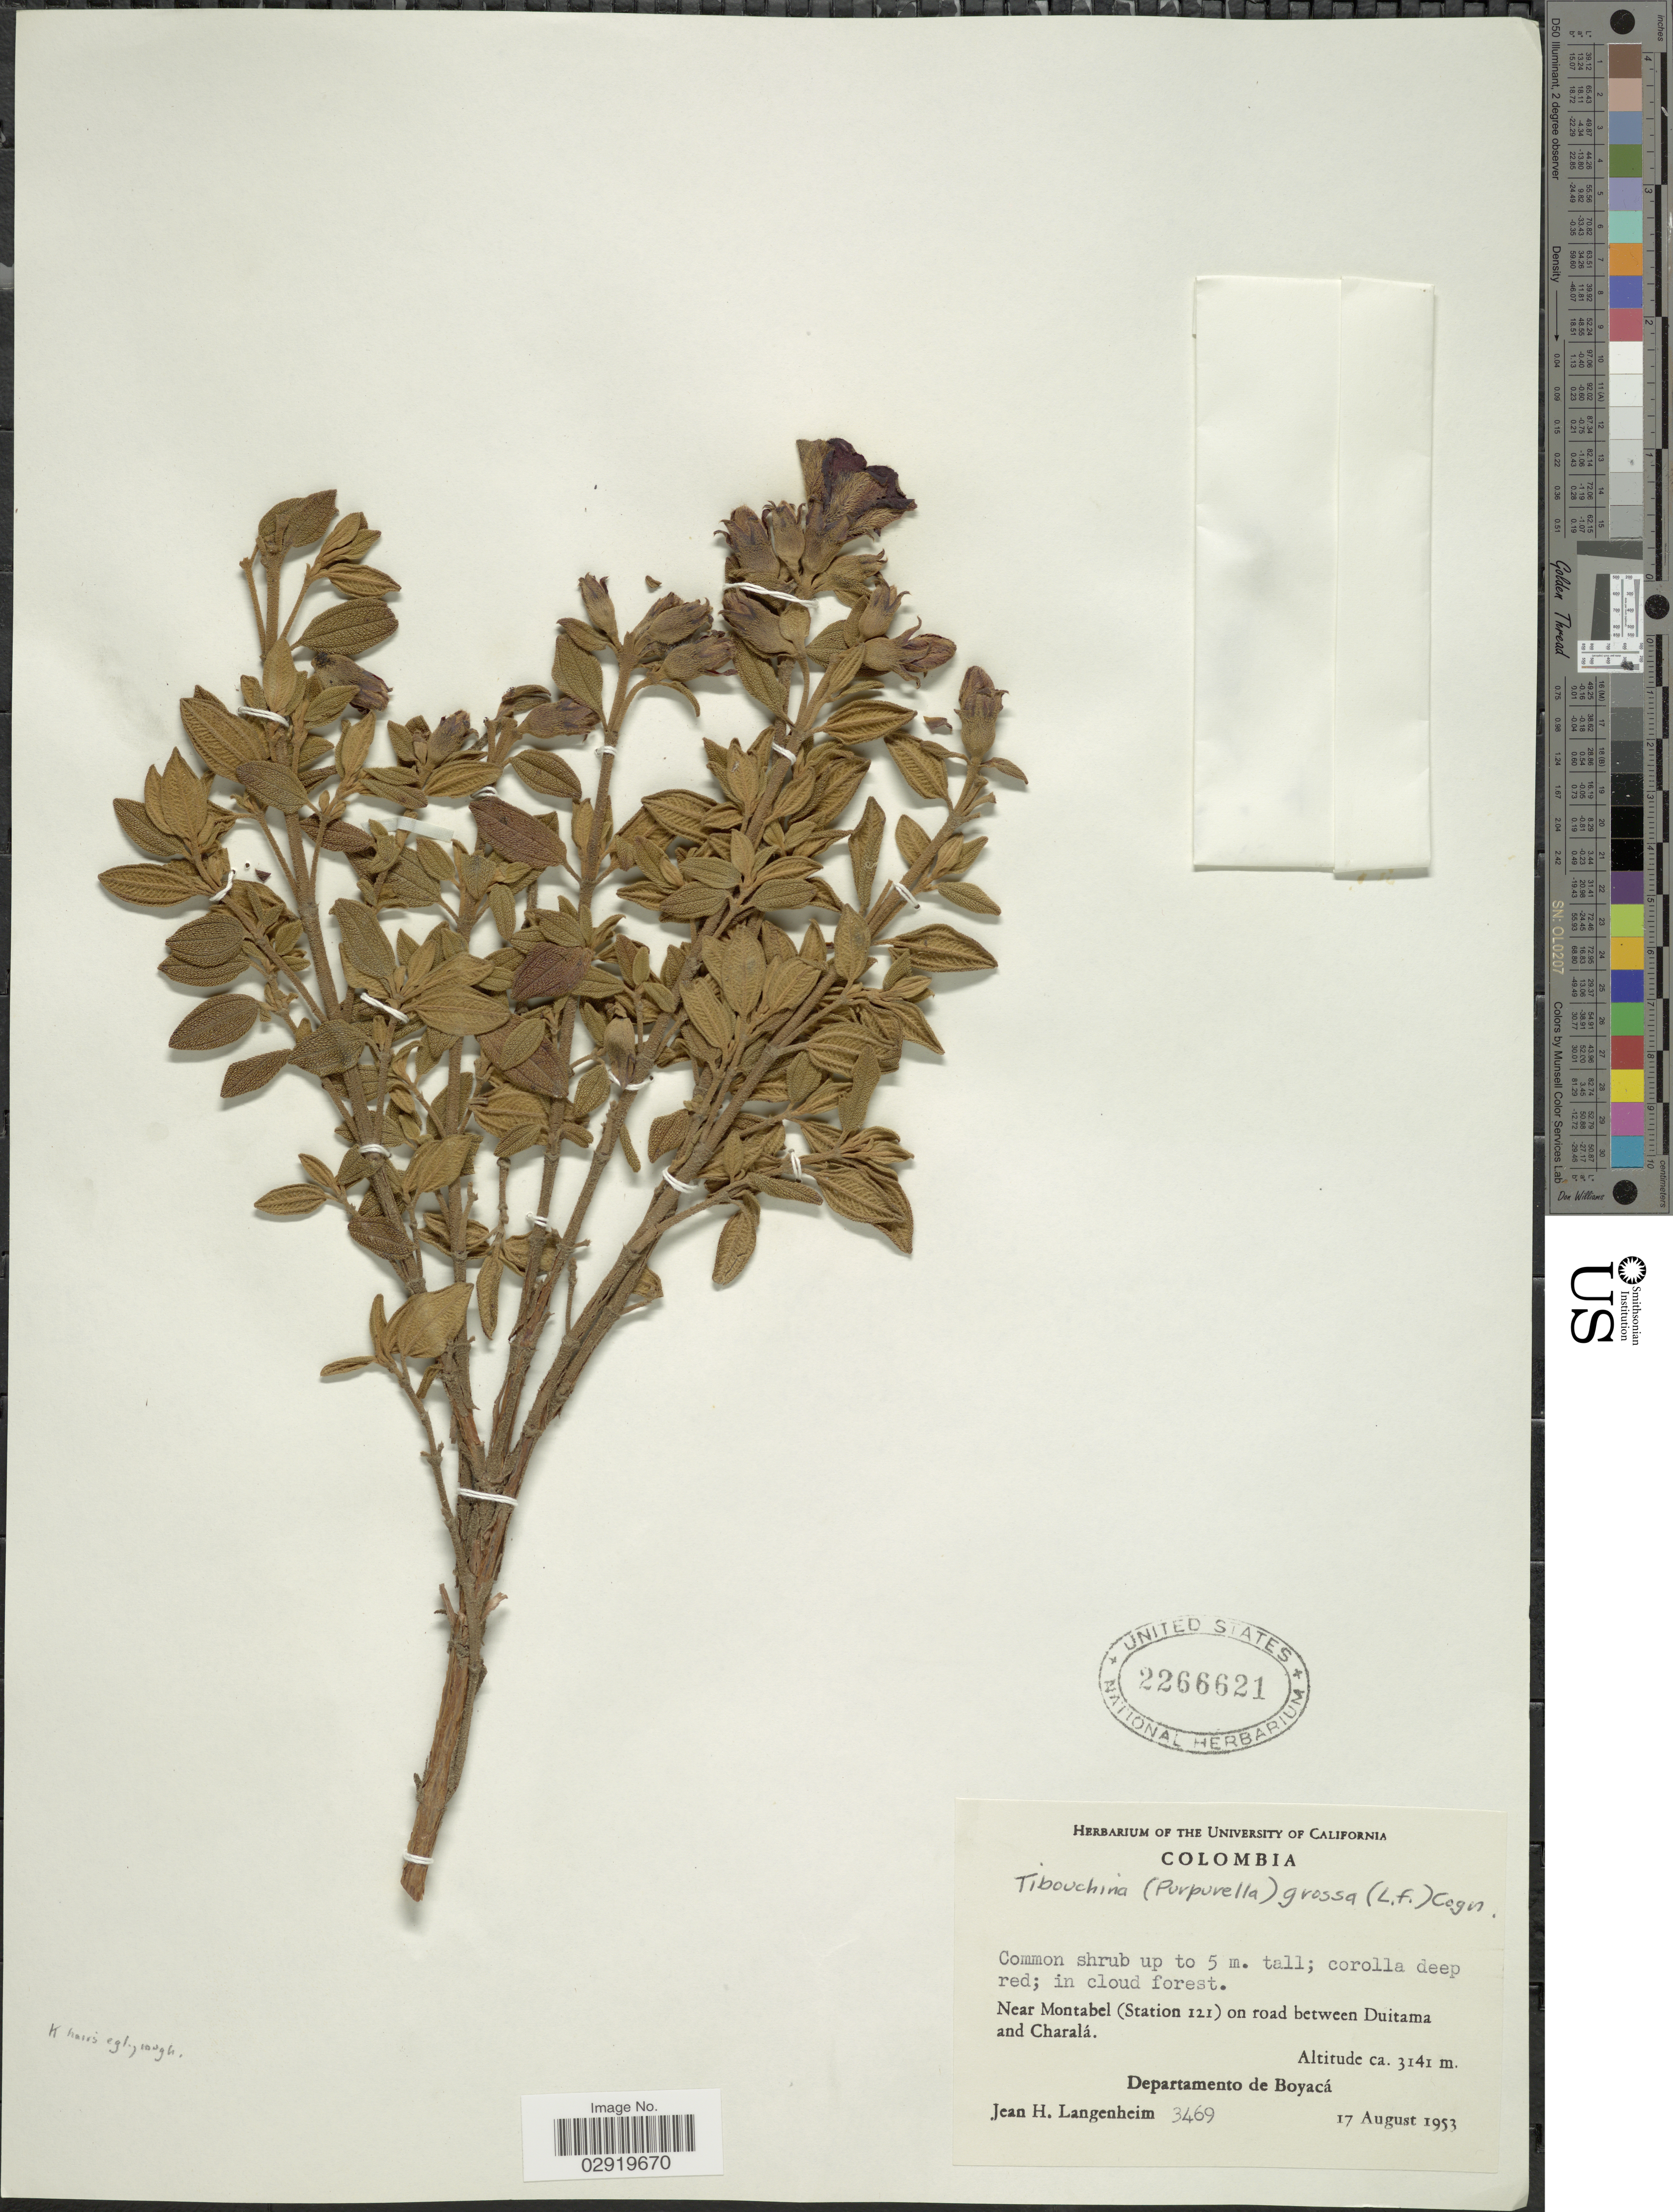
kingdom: Plantae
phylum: Tracheophyta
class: Magnoliopsida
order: Myrtales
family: Melastomataceae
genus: Chaetogastra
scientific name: Chaetogastra grossa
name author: (L. f.) P.J.F. Guim. & Michelang.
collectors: J. H. Langenheim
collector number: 3469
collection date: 1953-08-17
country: Colombia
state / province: Boyacá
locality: Near Montabel (Station 121) on road between Duitama and Charalá. Departamento de Boyacá.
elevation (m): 3141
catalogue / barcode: US 2266621